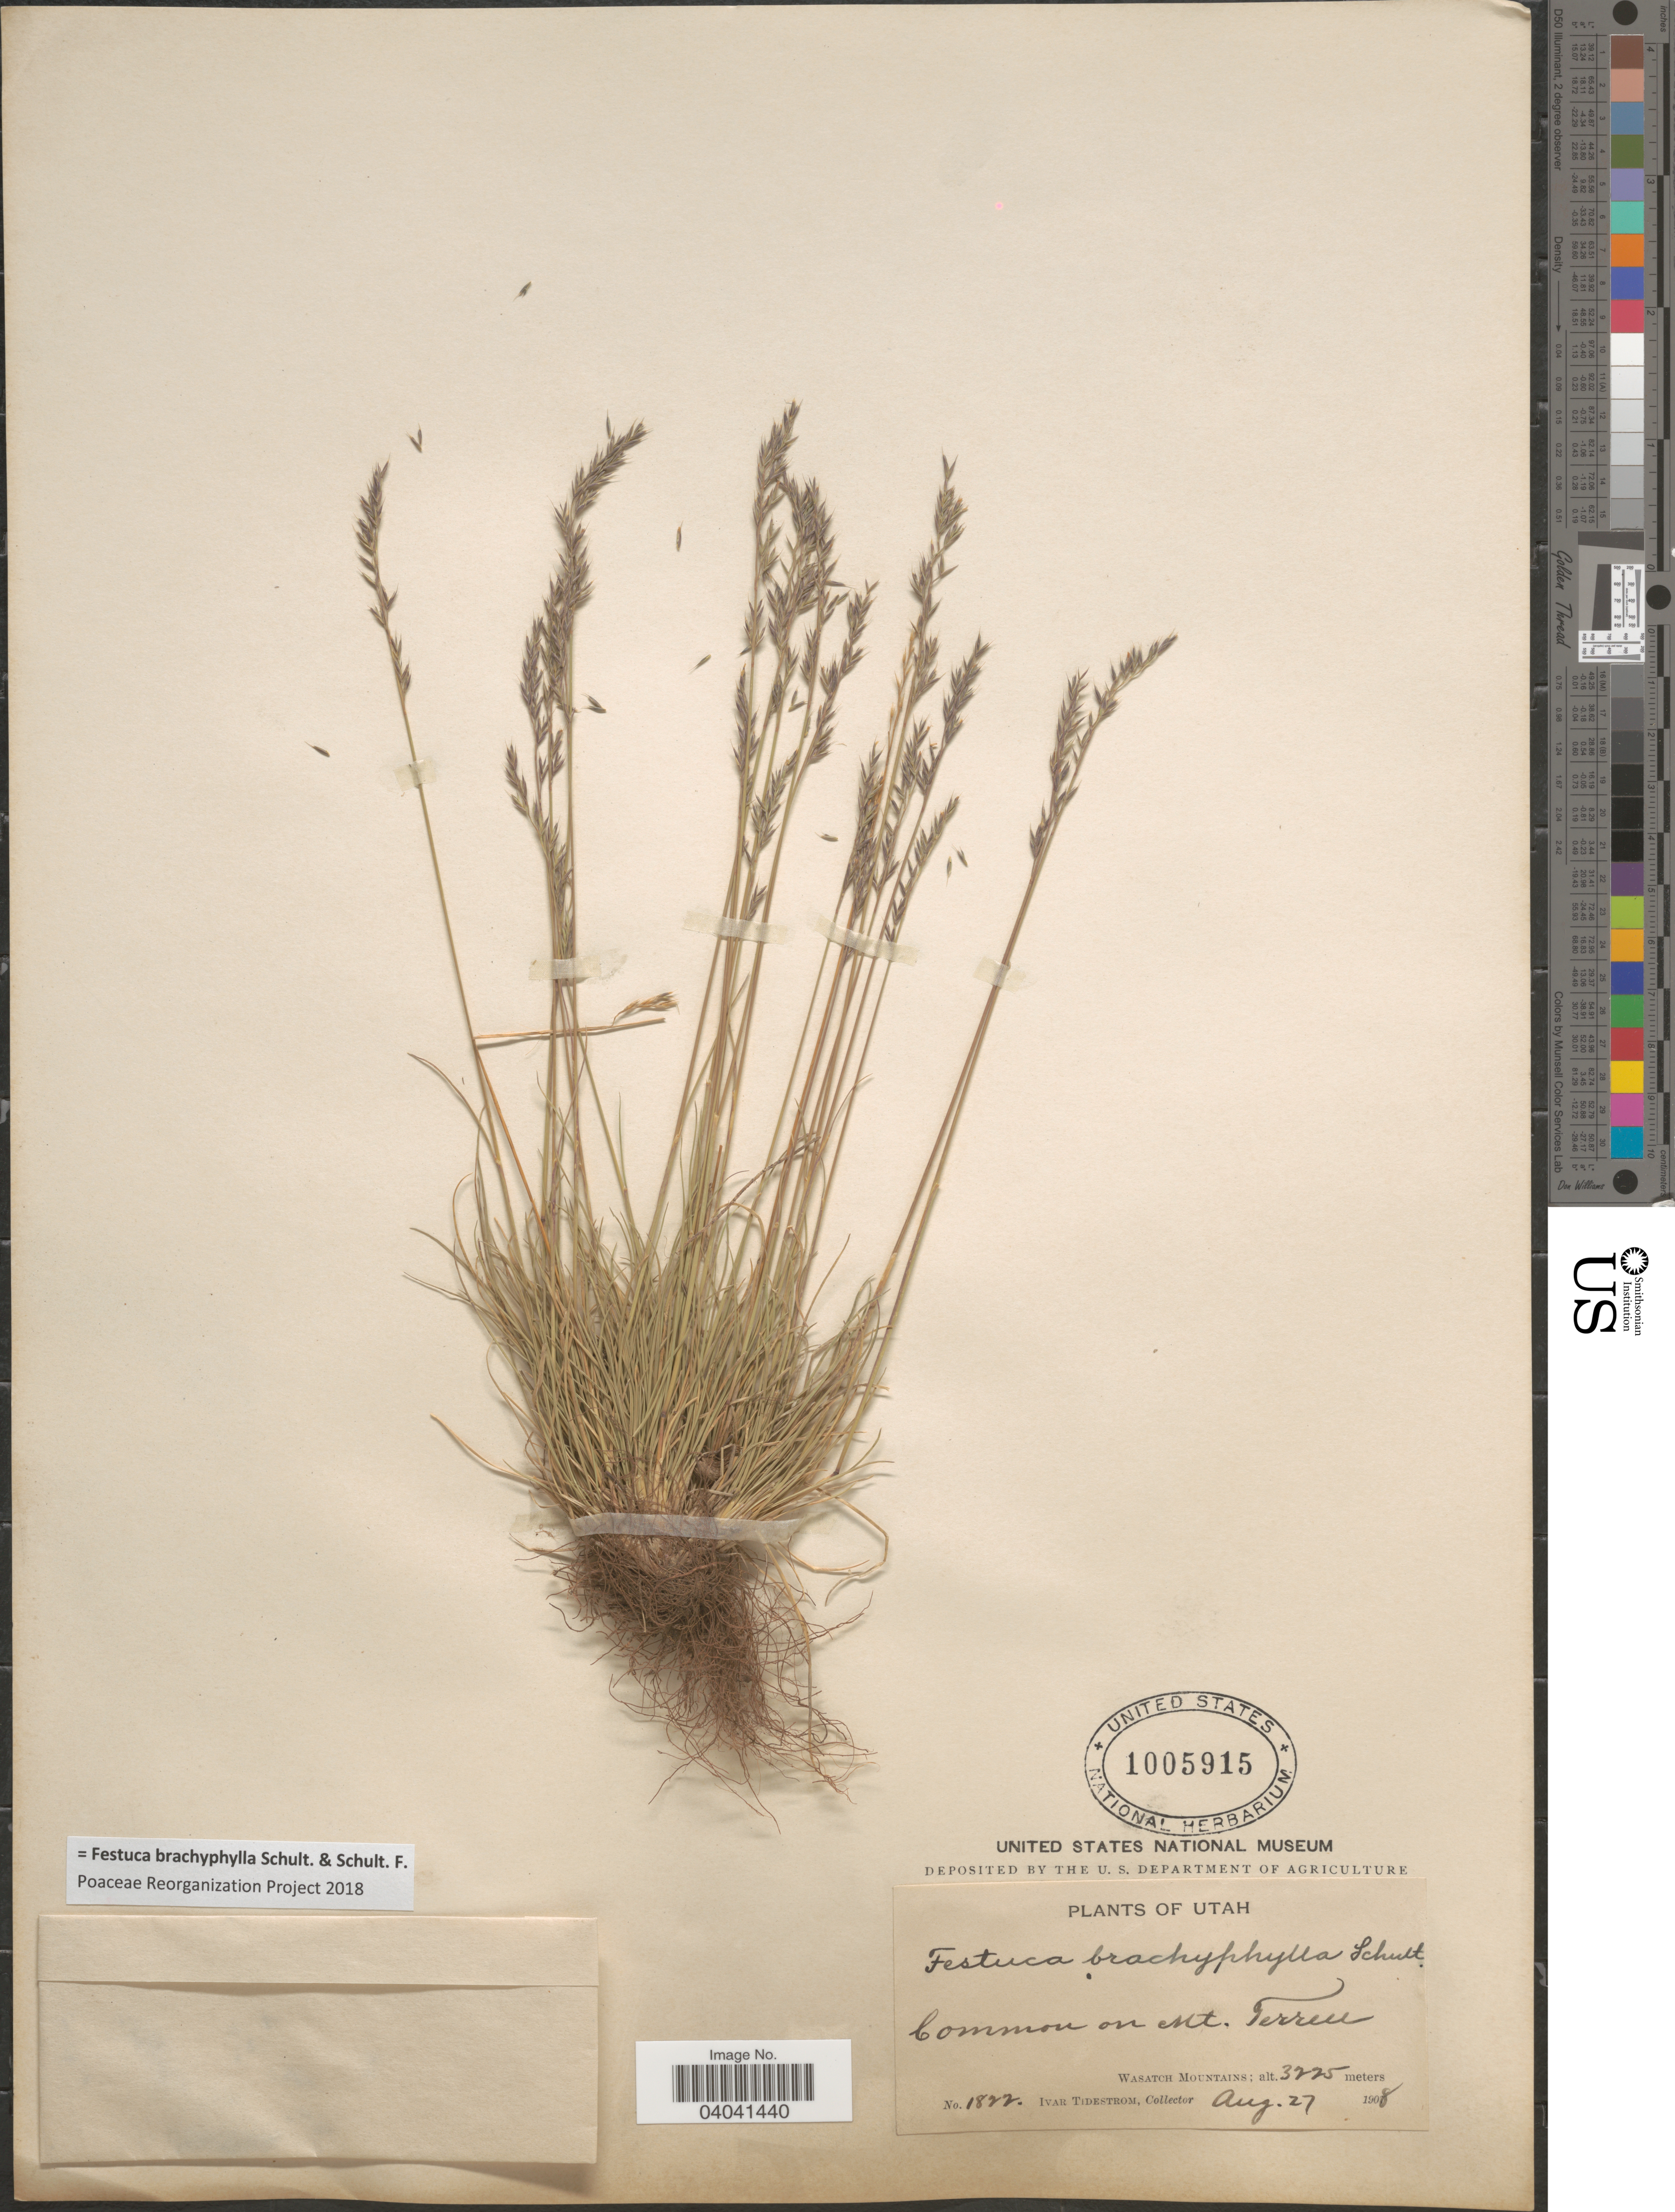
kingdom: Plantae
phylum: Tracheophyta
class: Liliopsida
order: Poales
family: Poaceae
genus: Festuca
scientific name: Festuca brachyphylla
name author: Schult. & Schult. f.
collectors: I. F. Tidestrom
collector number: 1822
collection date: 1908-08-27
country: United States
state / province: Utah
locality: On Mt. Terrell. Wasatch Mountains.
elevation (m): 3225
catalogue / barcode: US 1005915